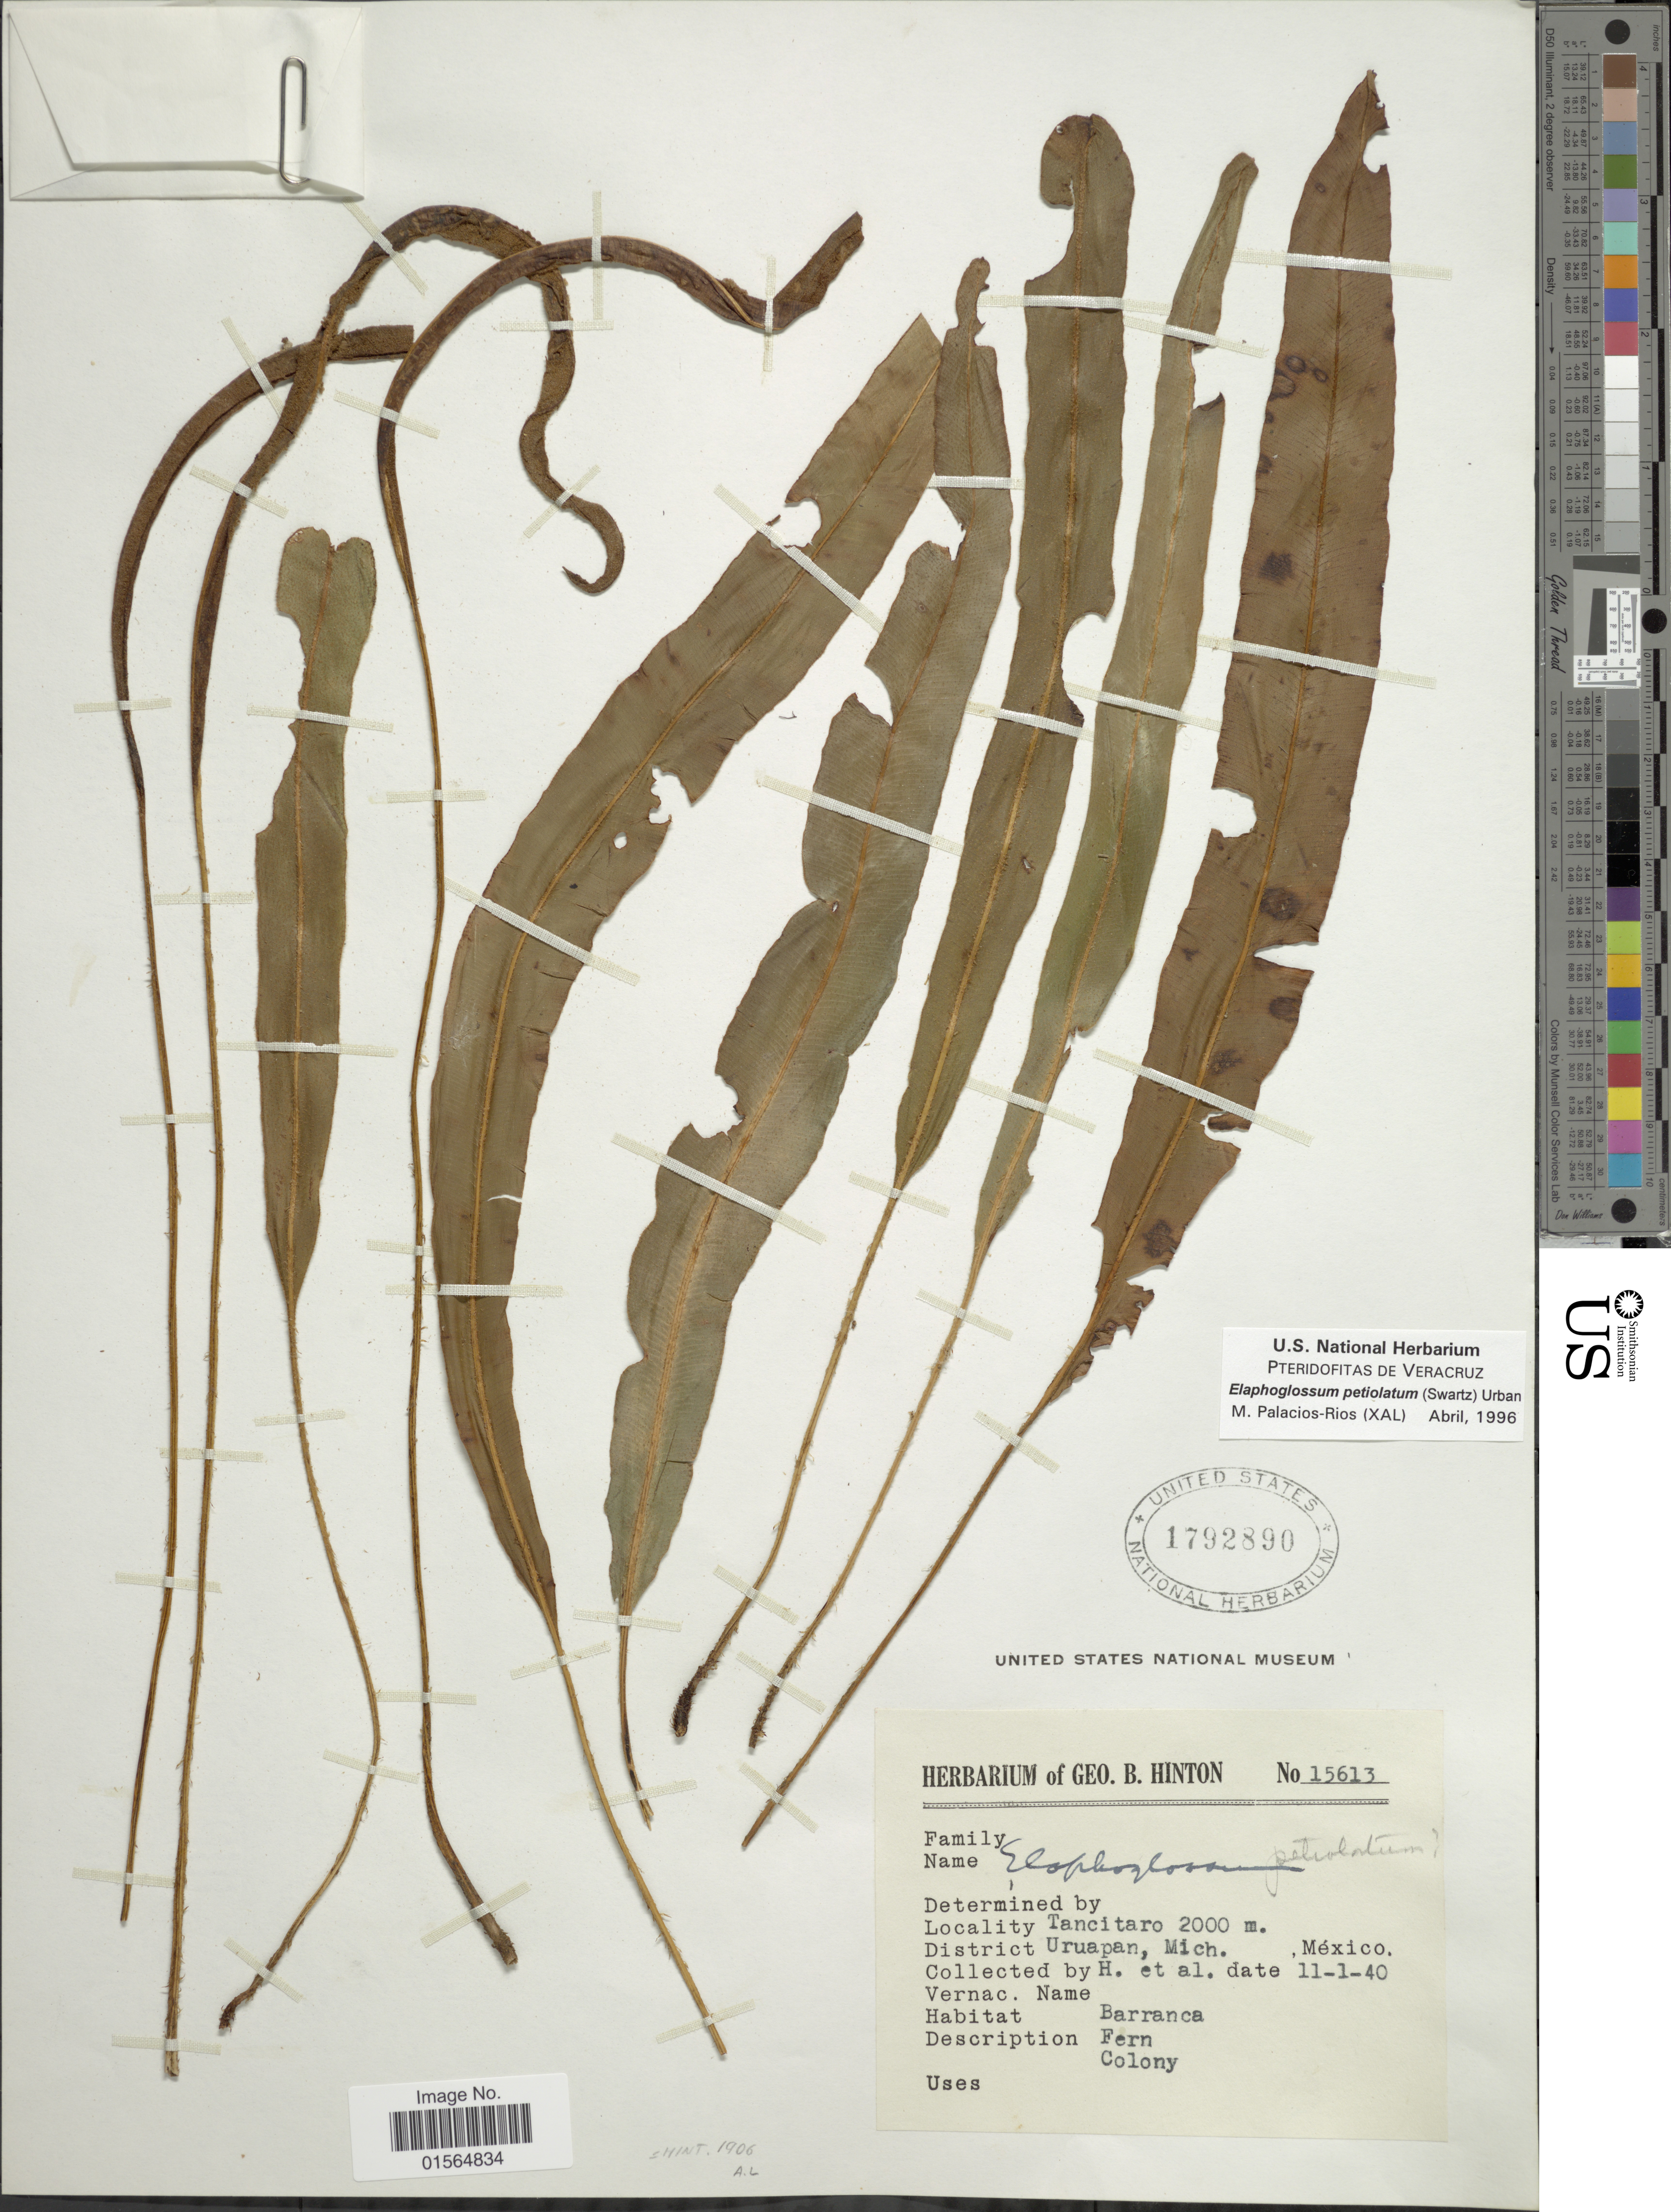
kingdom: Plantae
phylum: Tracheophyta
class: Polypodiopsida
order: Polypodiales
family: Dryopteridaceae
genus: Elaphoglossum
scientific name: Elaphoglossum petiolatum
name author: (Sw.) Urb.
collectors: G. B. Hinton & et al.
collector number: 15613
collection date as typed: Transcribed d/m/y: 11/1/40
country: Mexico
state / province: Michoacán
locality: Tracitaro, District Uruapan, Barranca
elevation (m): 2000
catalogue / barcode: US 1792890